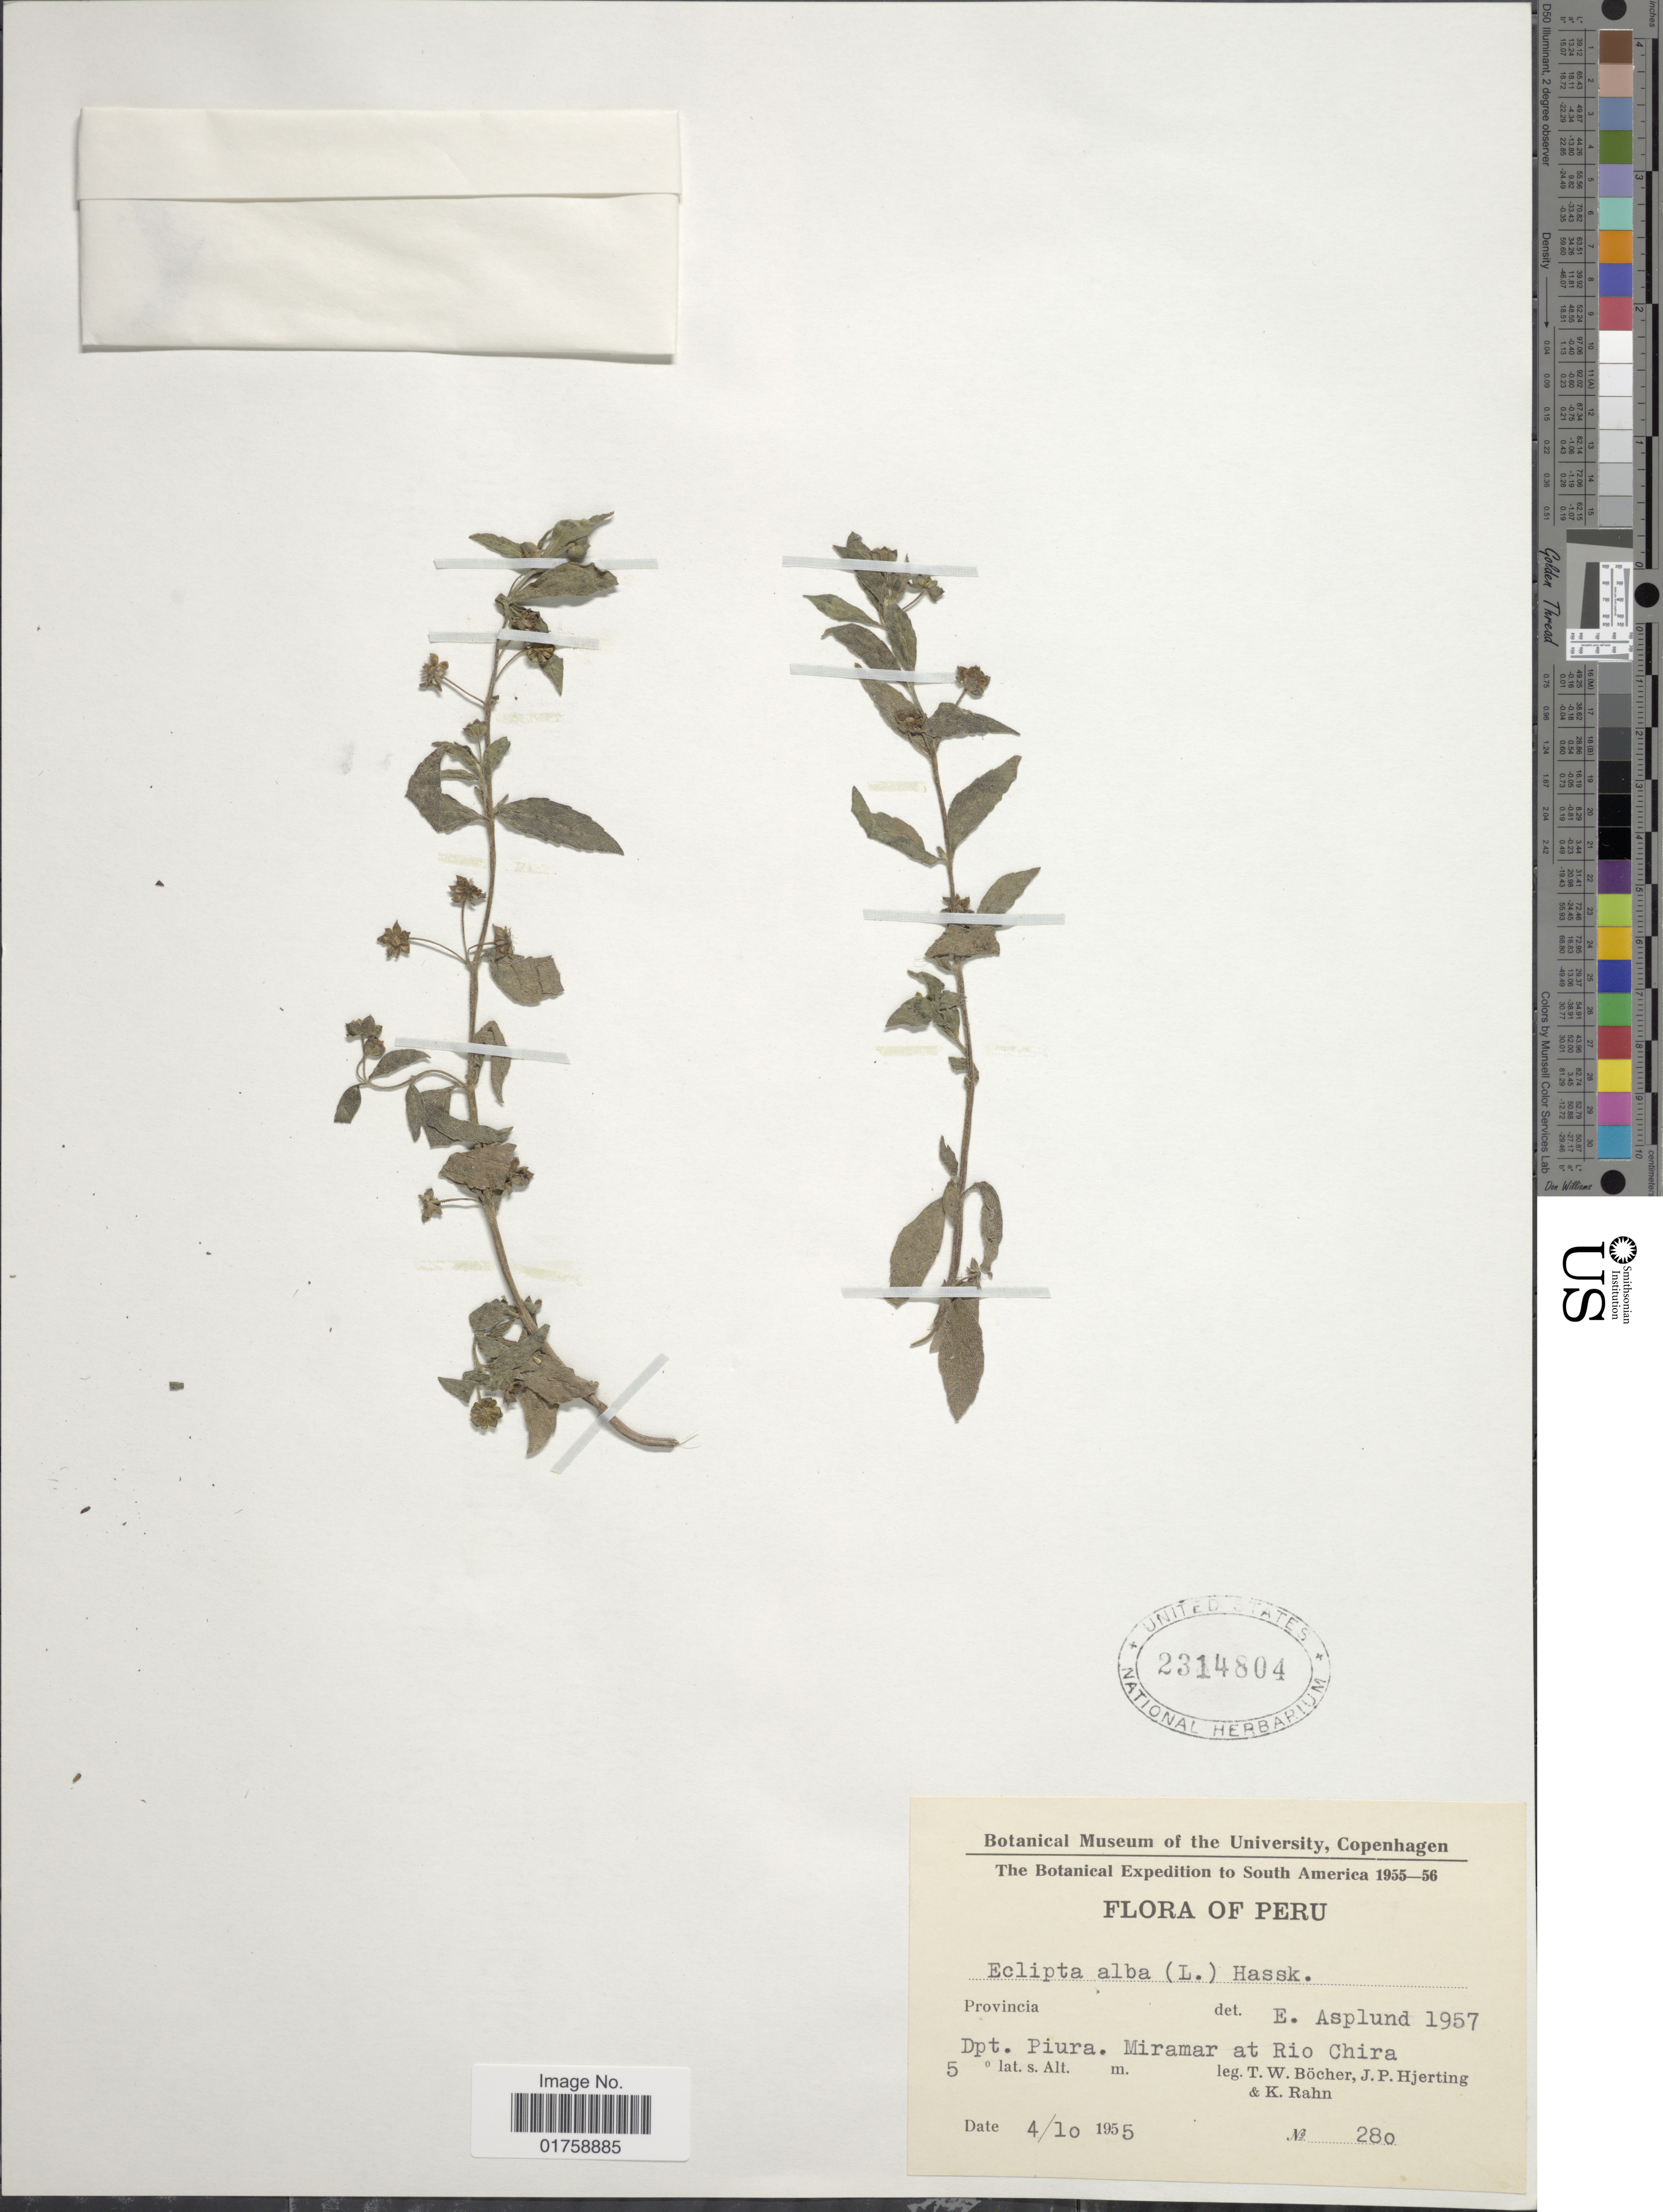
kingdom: Plantae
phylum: Tracheophyta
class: Magnoliopsida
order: Asterales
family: Asteraceae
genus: Eclipta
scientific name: Eclipta alba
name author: (L.) Hassk.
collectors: T. Böcher, J. P. Hjerting & K. Rahn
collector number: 280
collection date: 1955-10-04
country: Peru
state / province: Piura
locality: Dpt. Piura. Miramar at Rio Chira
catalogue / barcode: US 2314804